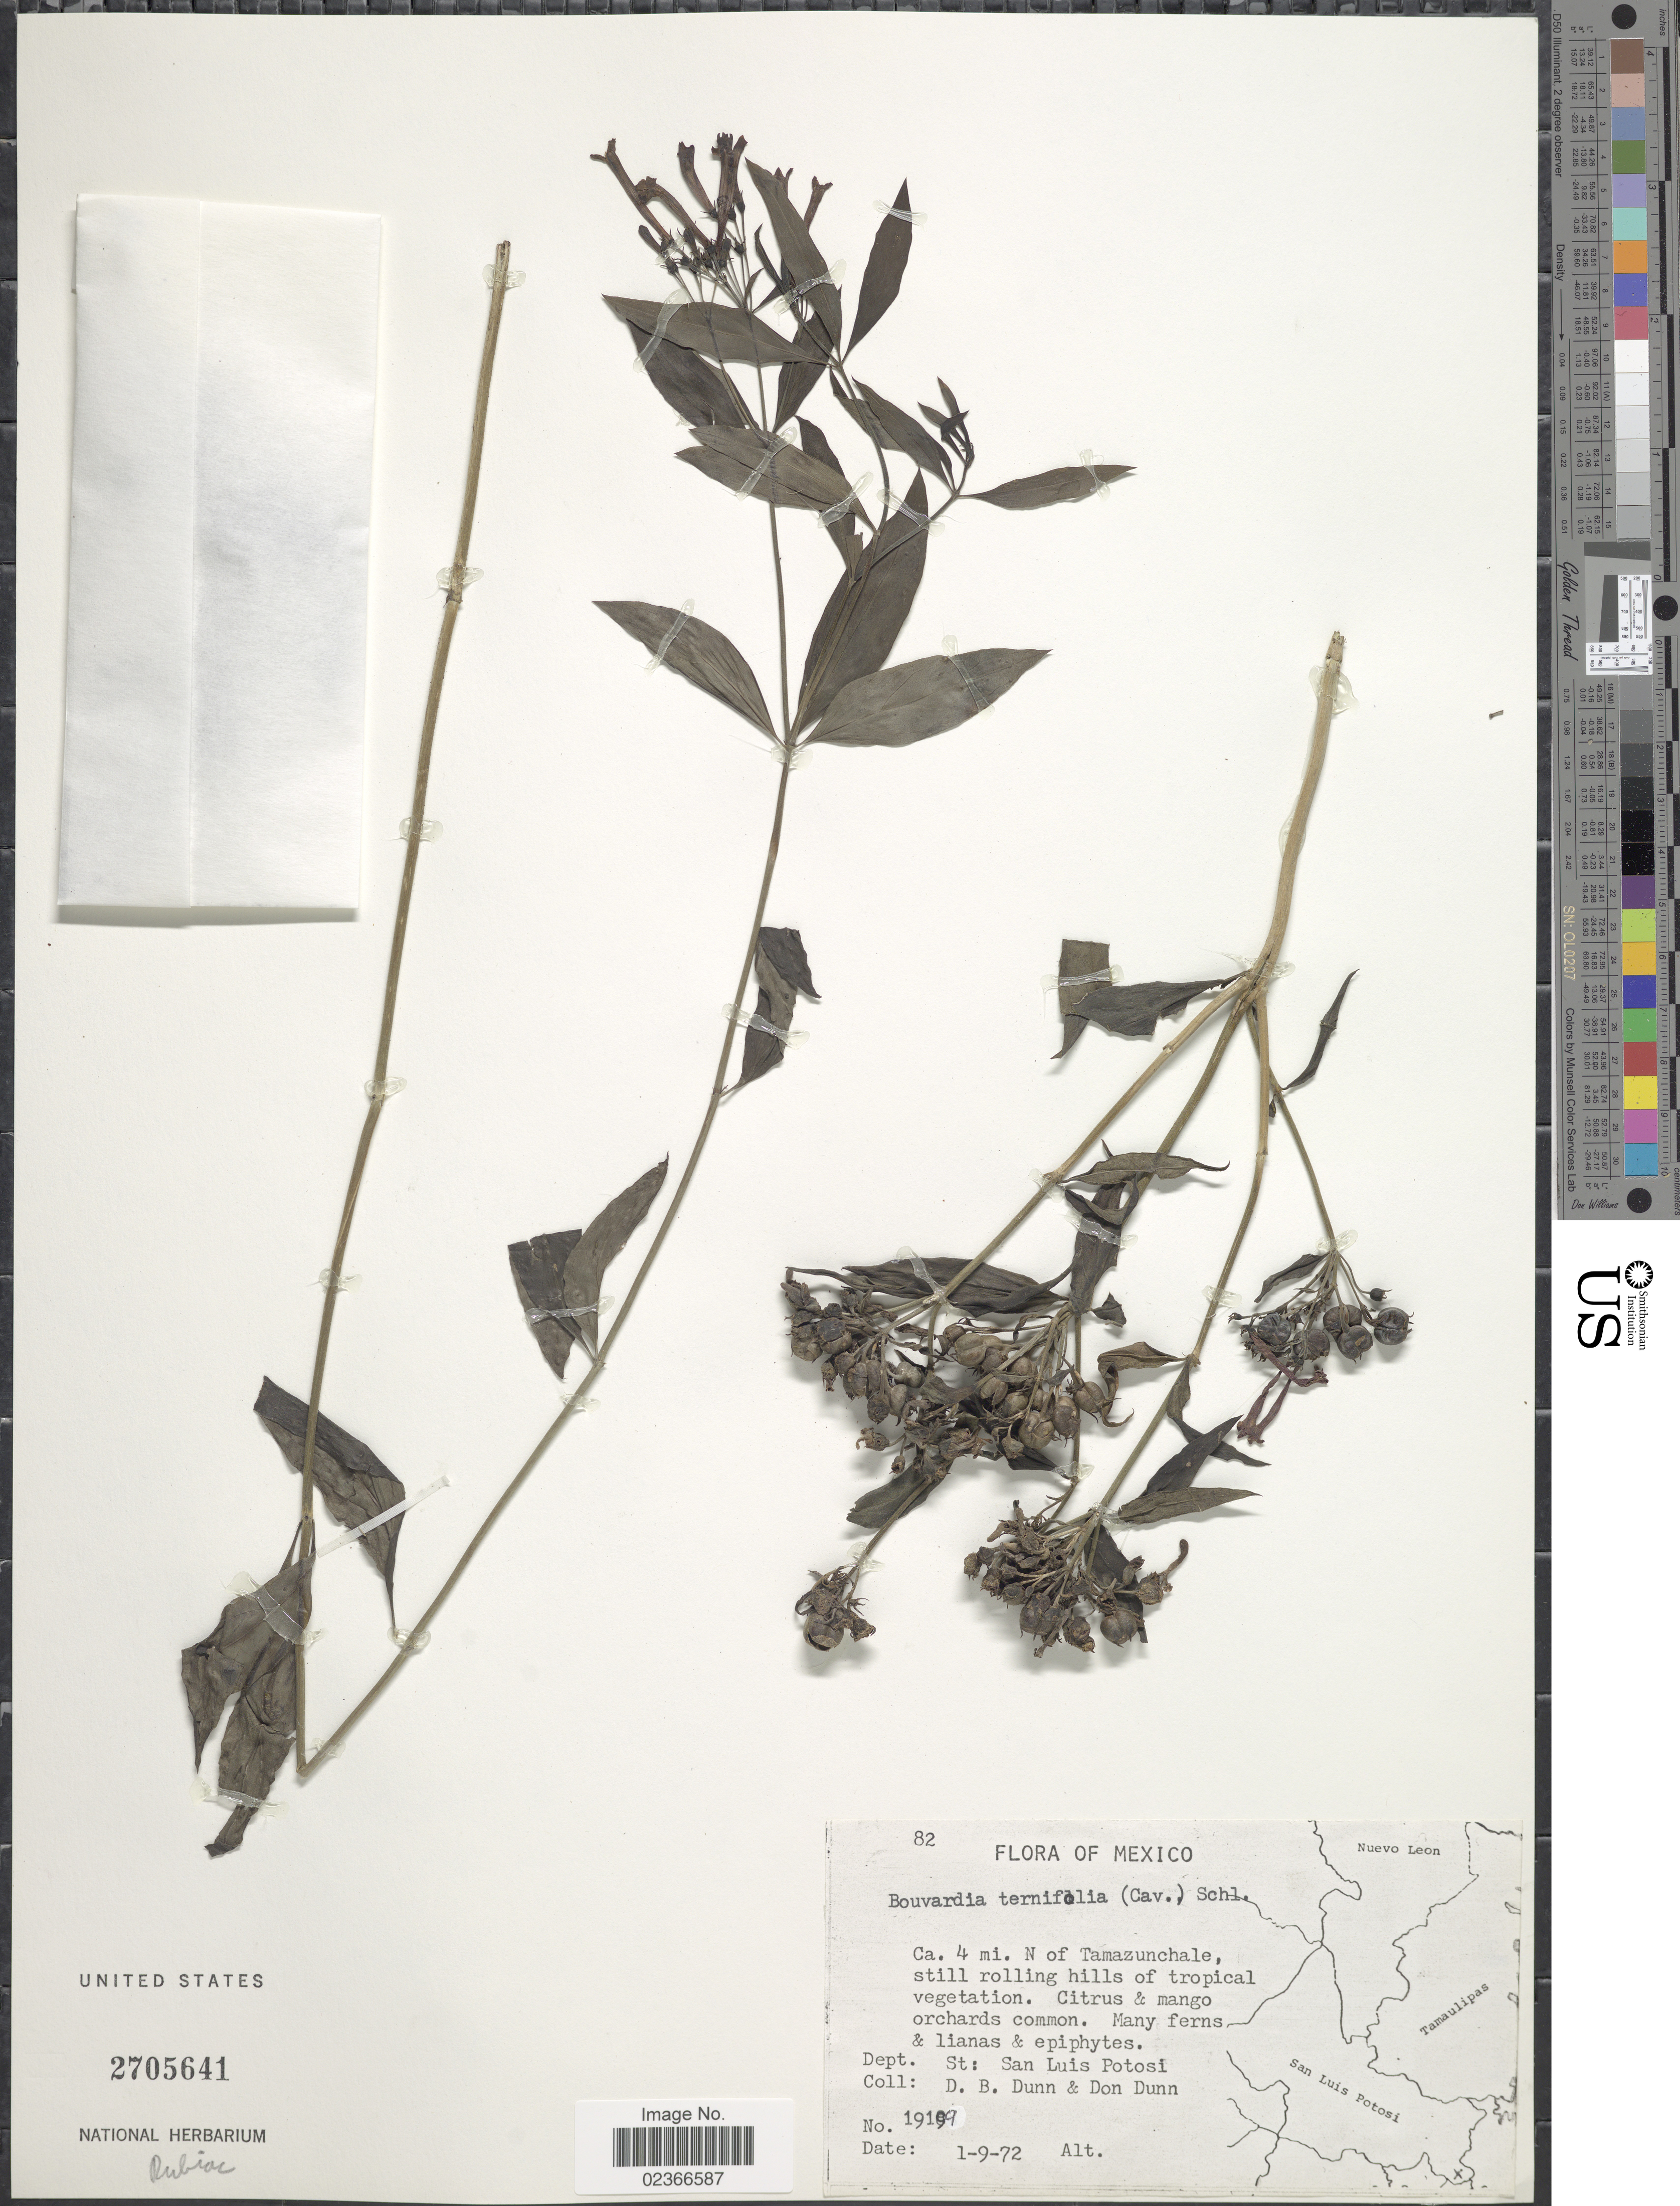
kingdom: Plantae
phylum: Tracheophyta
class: Magnoliopsida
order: Gentianales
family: Rubiaceae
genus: Bouvardia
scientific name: Bouvardia ternifolia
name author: (Cav.) Schltdl.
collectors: D. B. Dunn & D. Dunn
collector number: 1919*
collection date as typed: Transcribed d/m/y: 1/9/72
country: Mexico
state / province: San Luis Potosí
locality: Ca. 4 mi. N of Tamazunchale, still rolling hills of tropical vegetation. St: San Luis Potosi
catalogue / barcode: US 2705641